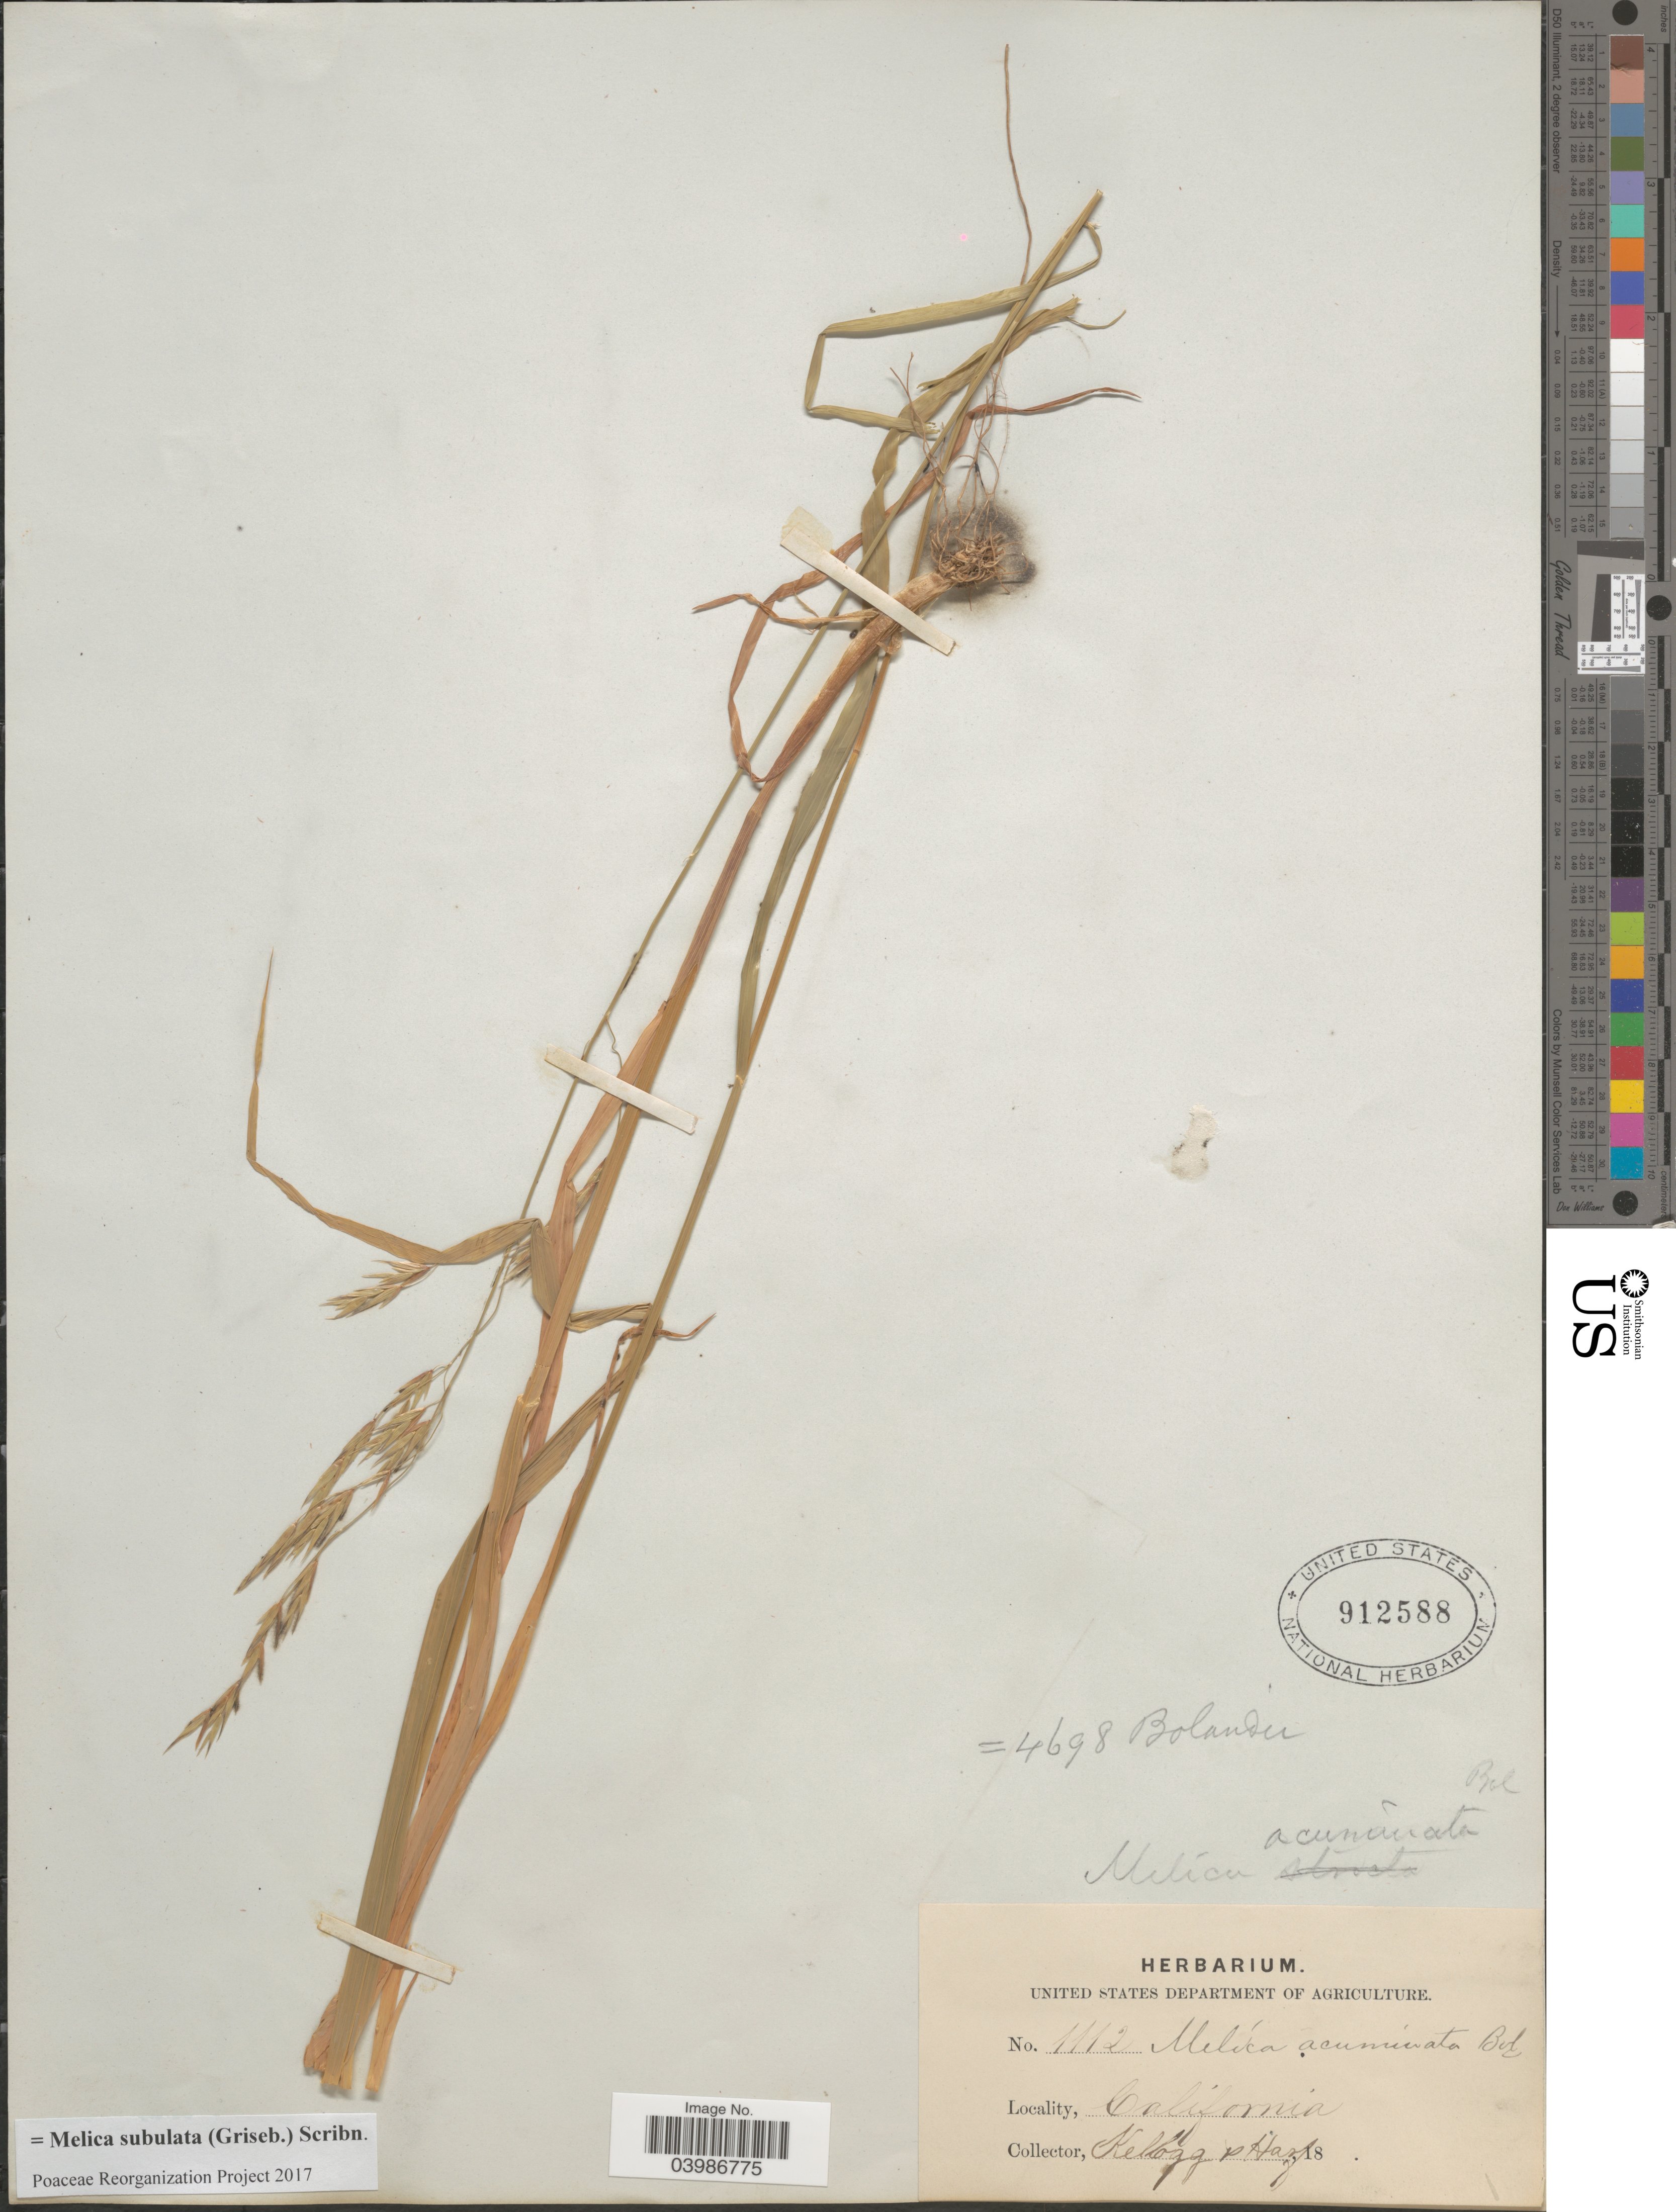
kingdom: Plantae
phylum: Tracheophyta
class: Liliopsida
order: Poales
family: Poaceae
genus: Melica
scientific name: Melica subulata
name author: (Griseb.) Scribn.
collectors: -- Kellogg & Harford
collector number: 1112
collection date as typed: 18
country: United States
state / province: California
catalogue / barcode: US 912588